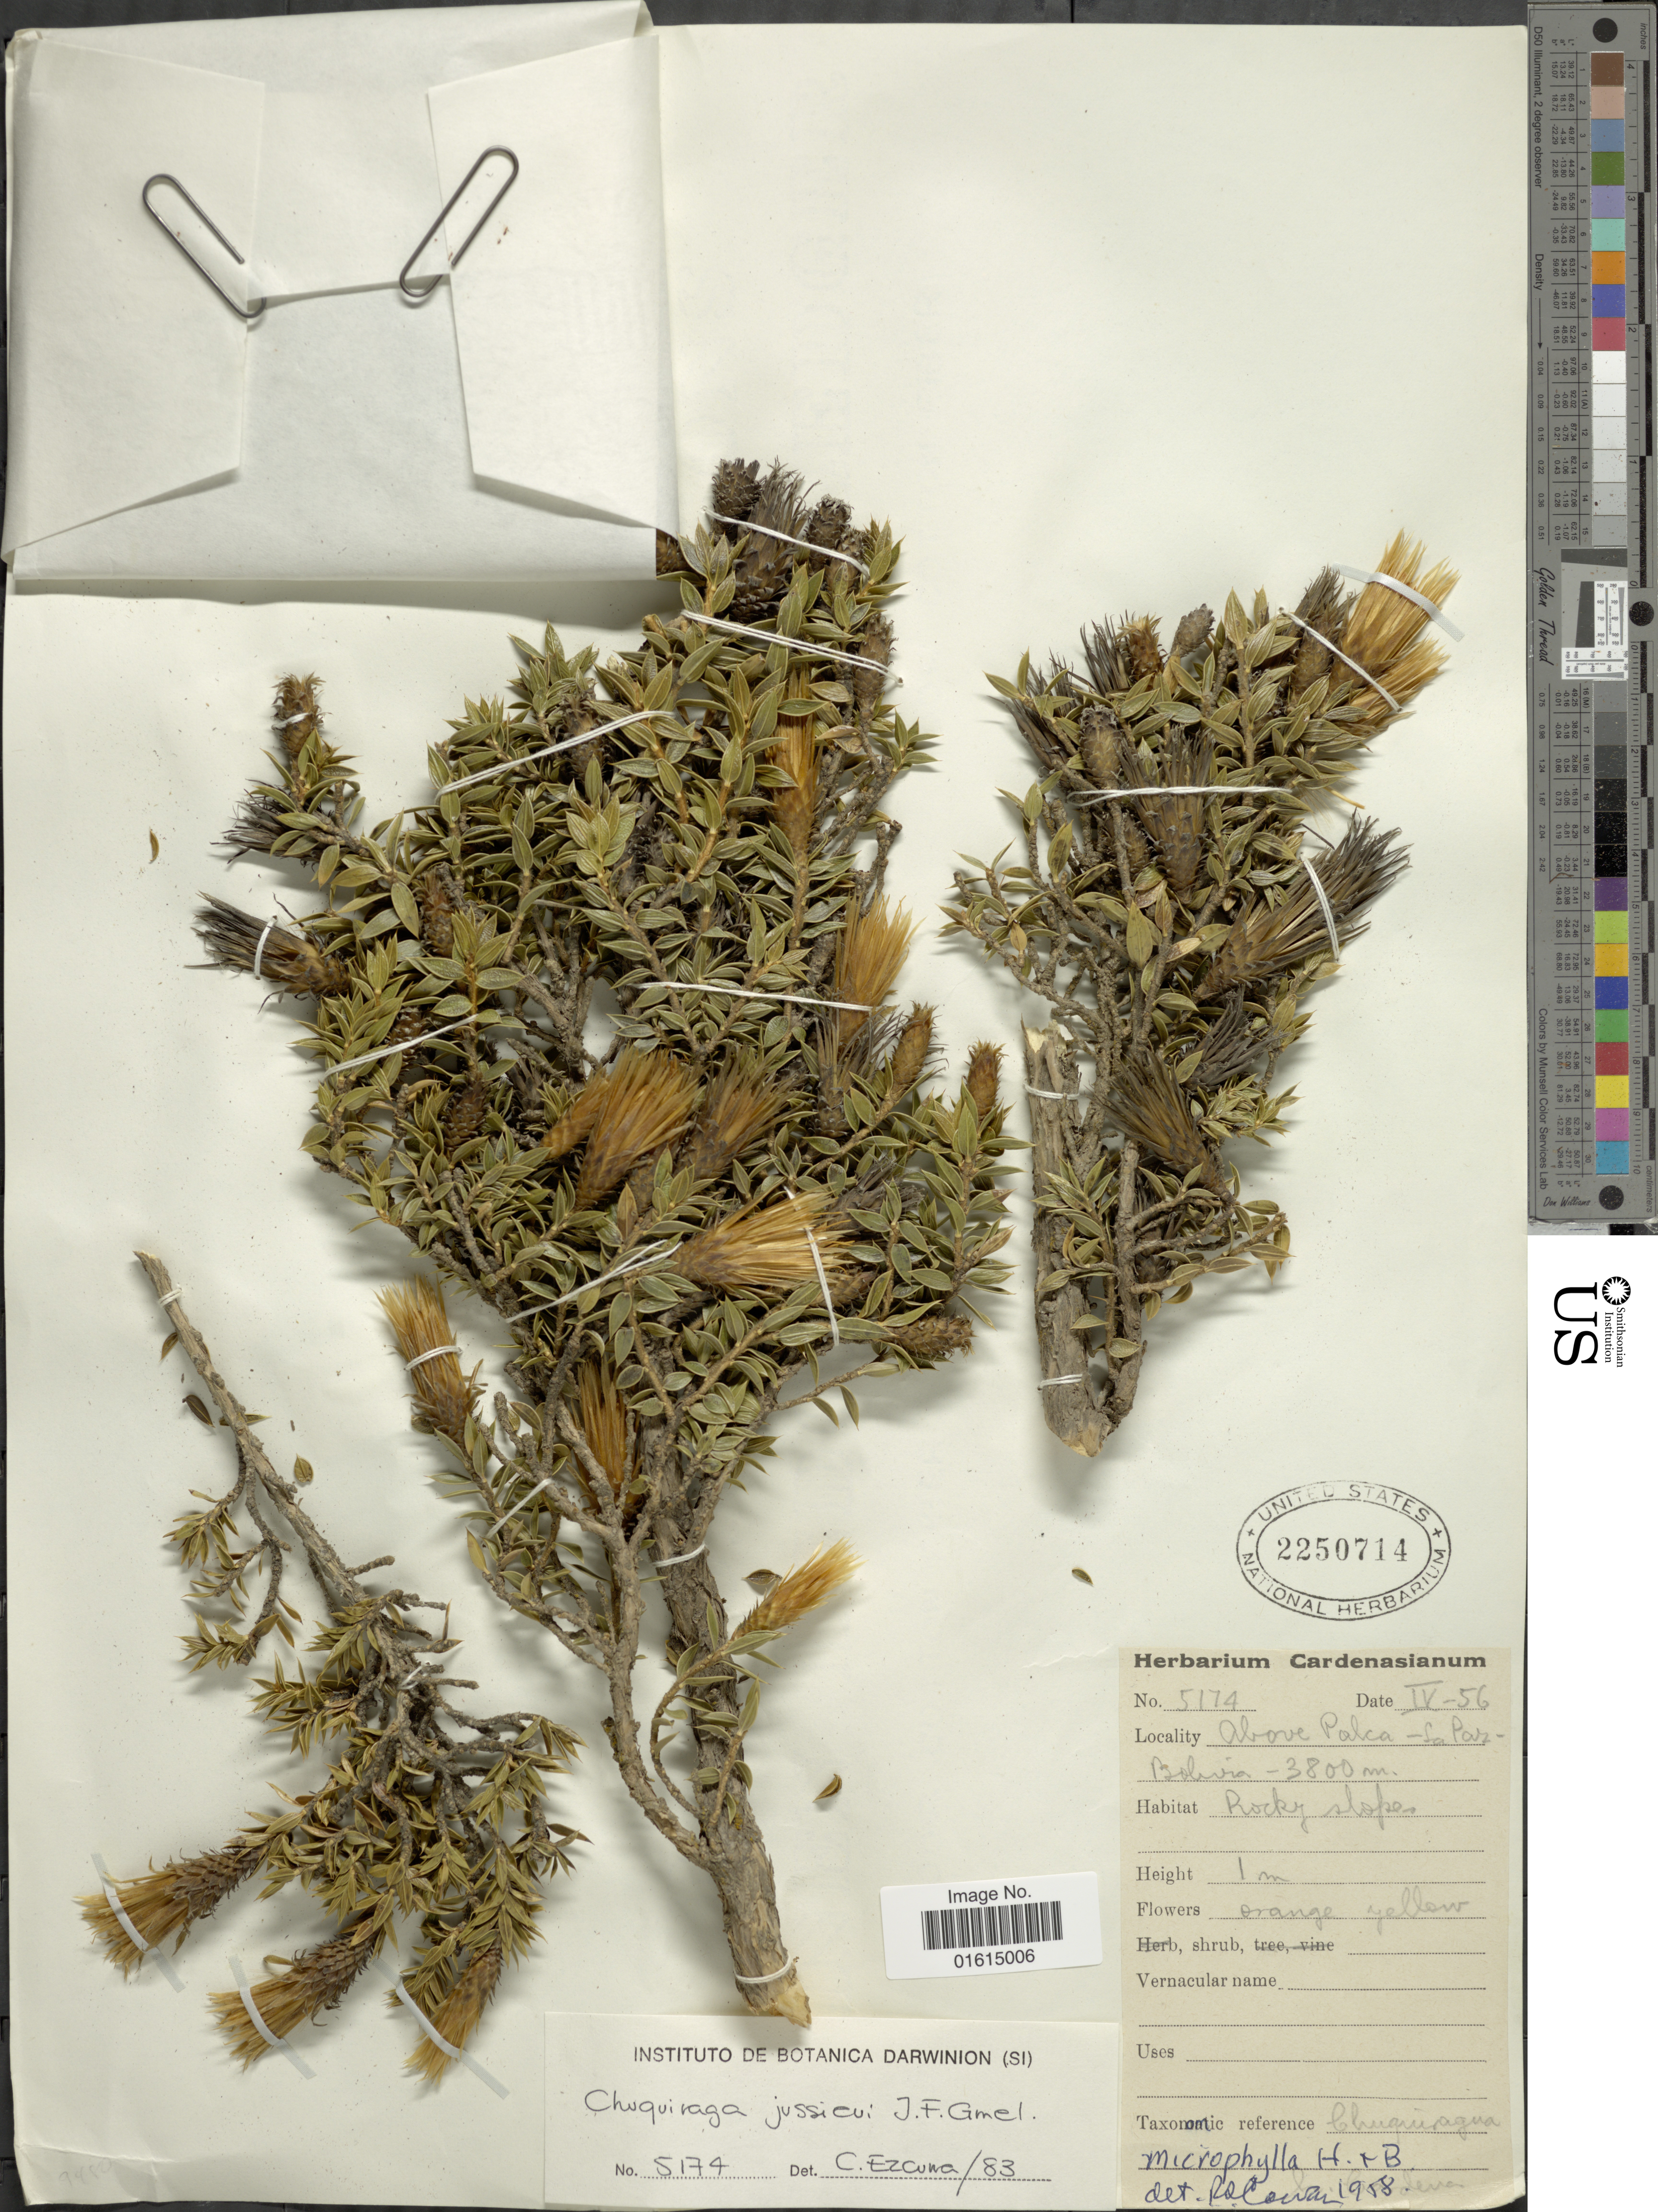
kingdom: Plantae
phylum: Tracheophyta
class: Magnoliopsida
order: Asterales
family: Asteraceae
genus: Chuquiraga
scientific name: Chuquiraga jussieui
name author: J.F. Gmel.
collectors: Herbarium Cardenasianum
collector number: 5174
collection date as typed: Transcribed d/m/y: /4/56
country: Bolivia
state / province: La Paz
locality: Above Palca-La Paz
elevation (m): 3800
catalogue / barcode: US 2250714